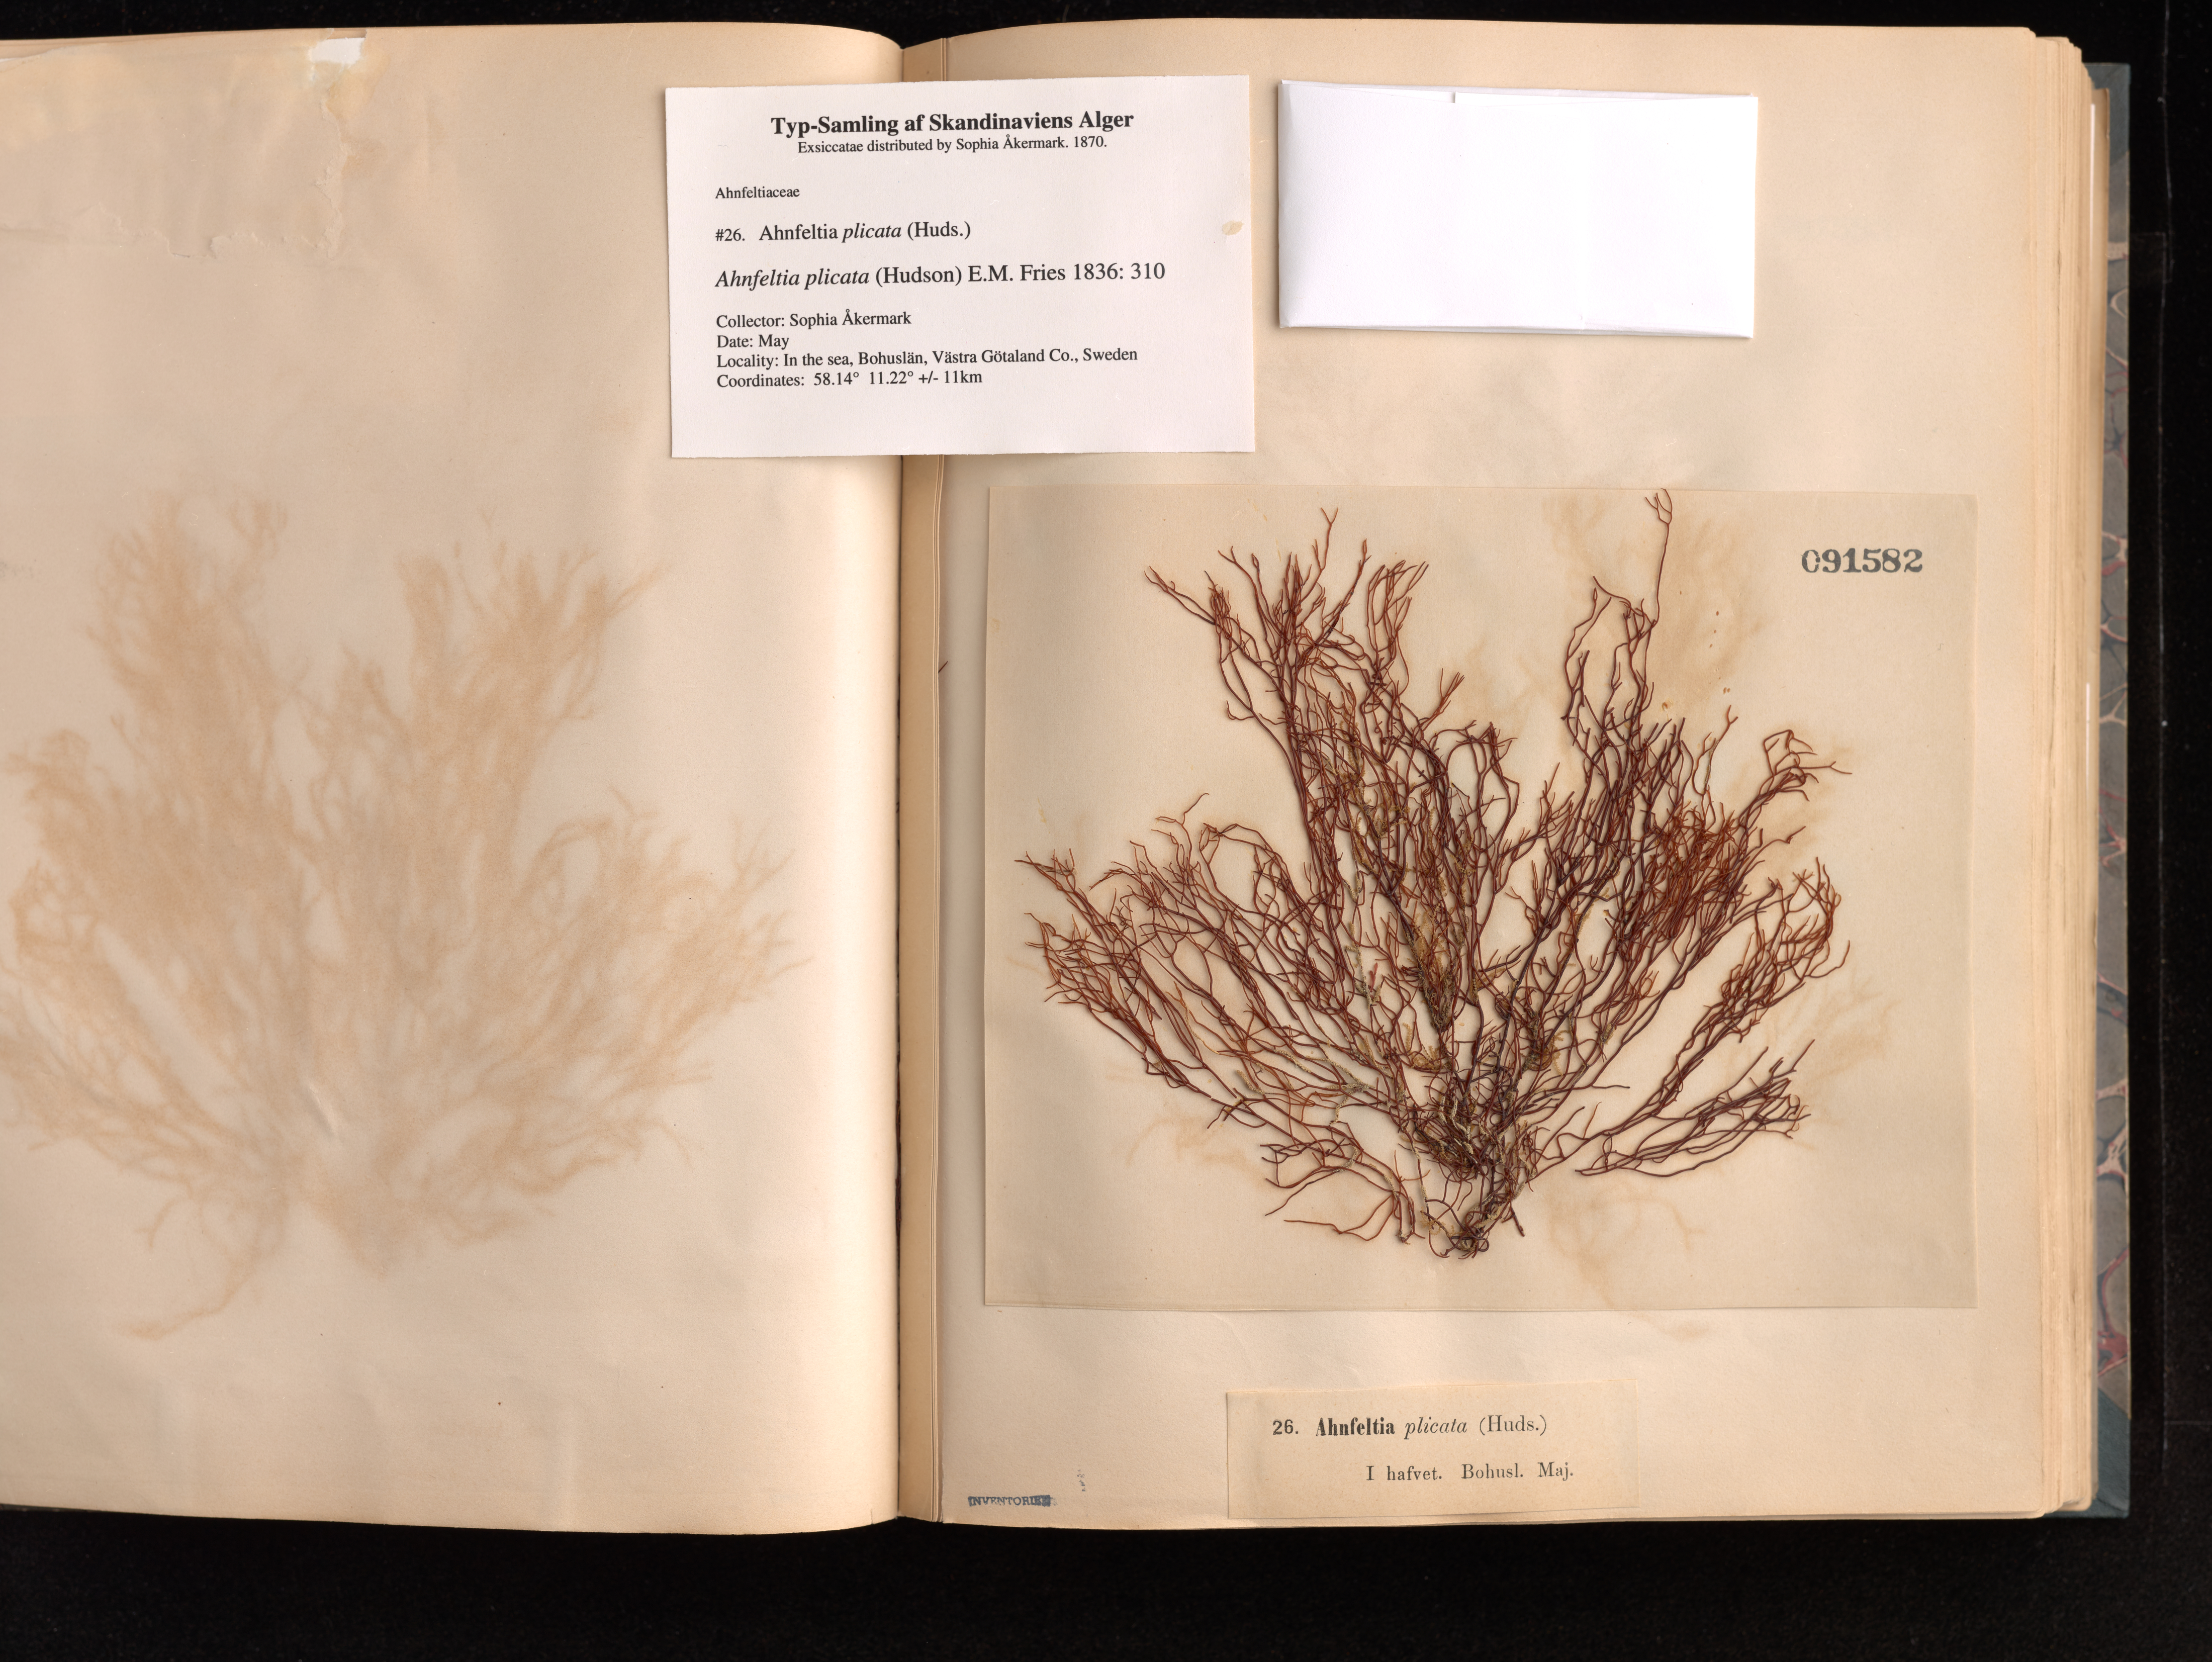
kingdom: Plantae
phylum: Rhodophyta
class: Florideophyceae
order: Ahnfeltiales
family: Ahnfeltiaceae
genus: Ahnfeltia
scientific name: Ahnfeltia plicata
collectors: S. Akermark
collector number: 26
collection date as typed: May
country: Sweden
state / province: Västra Götaland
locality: Bohuslan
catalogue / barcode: US 91582